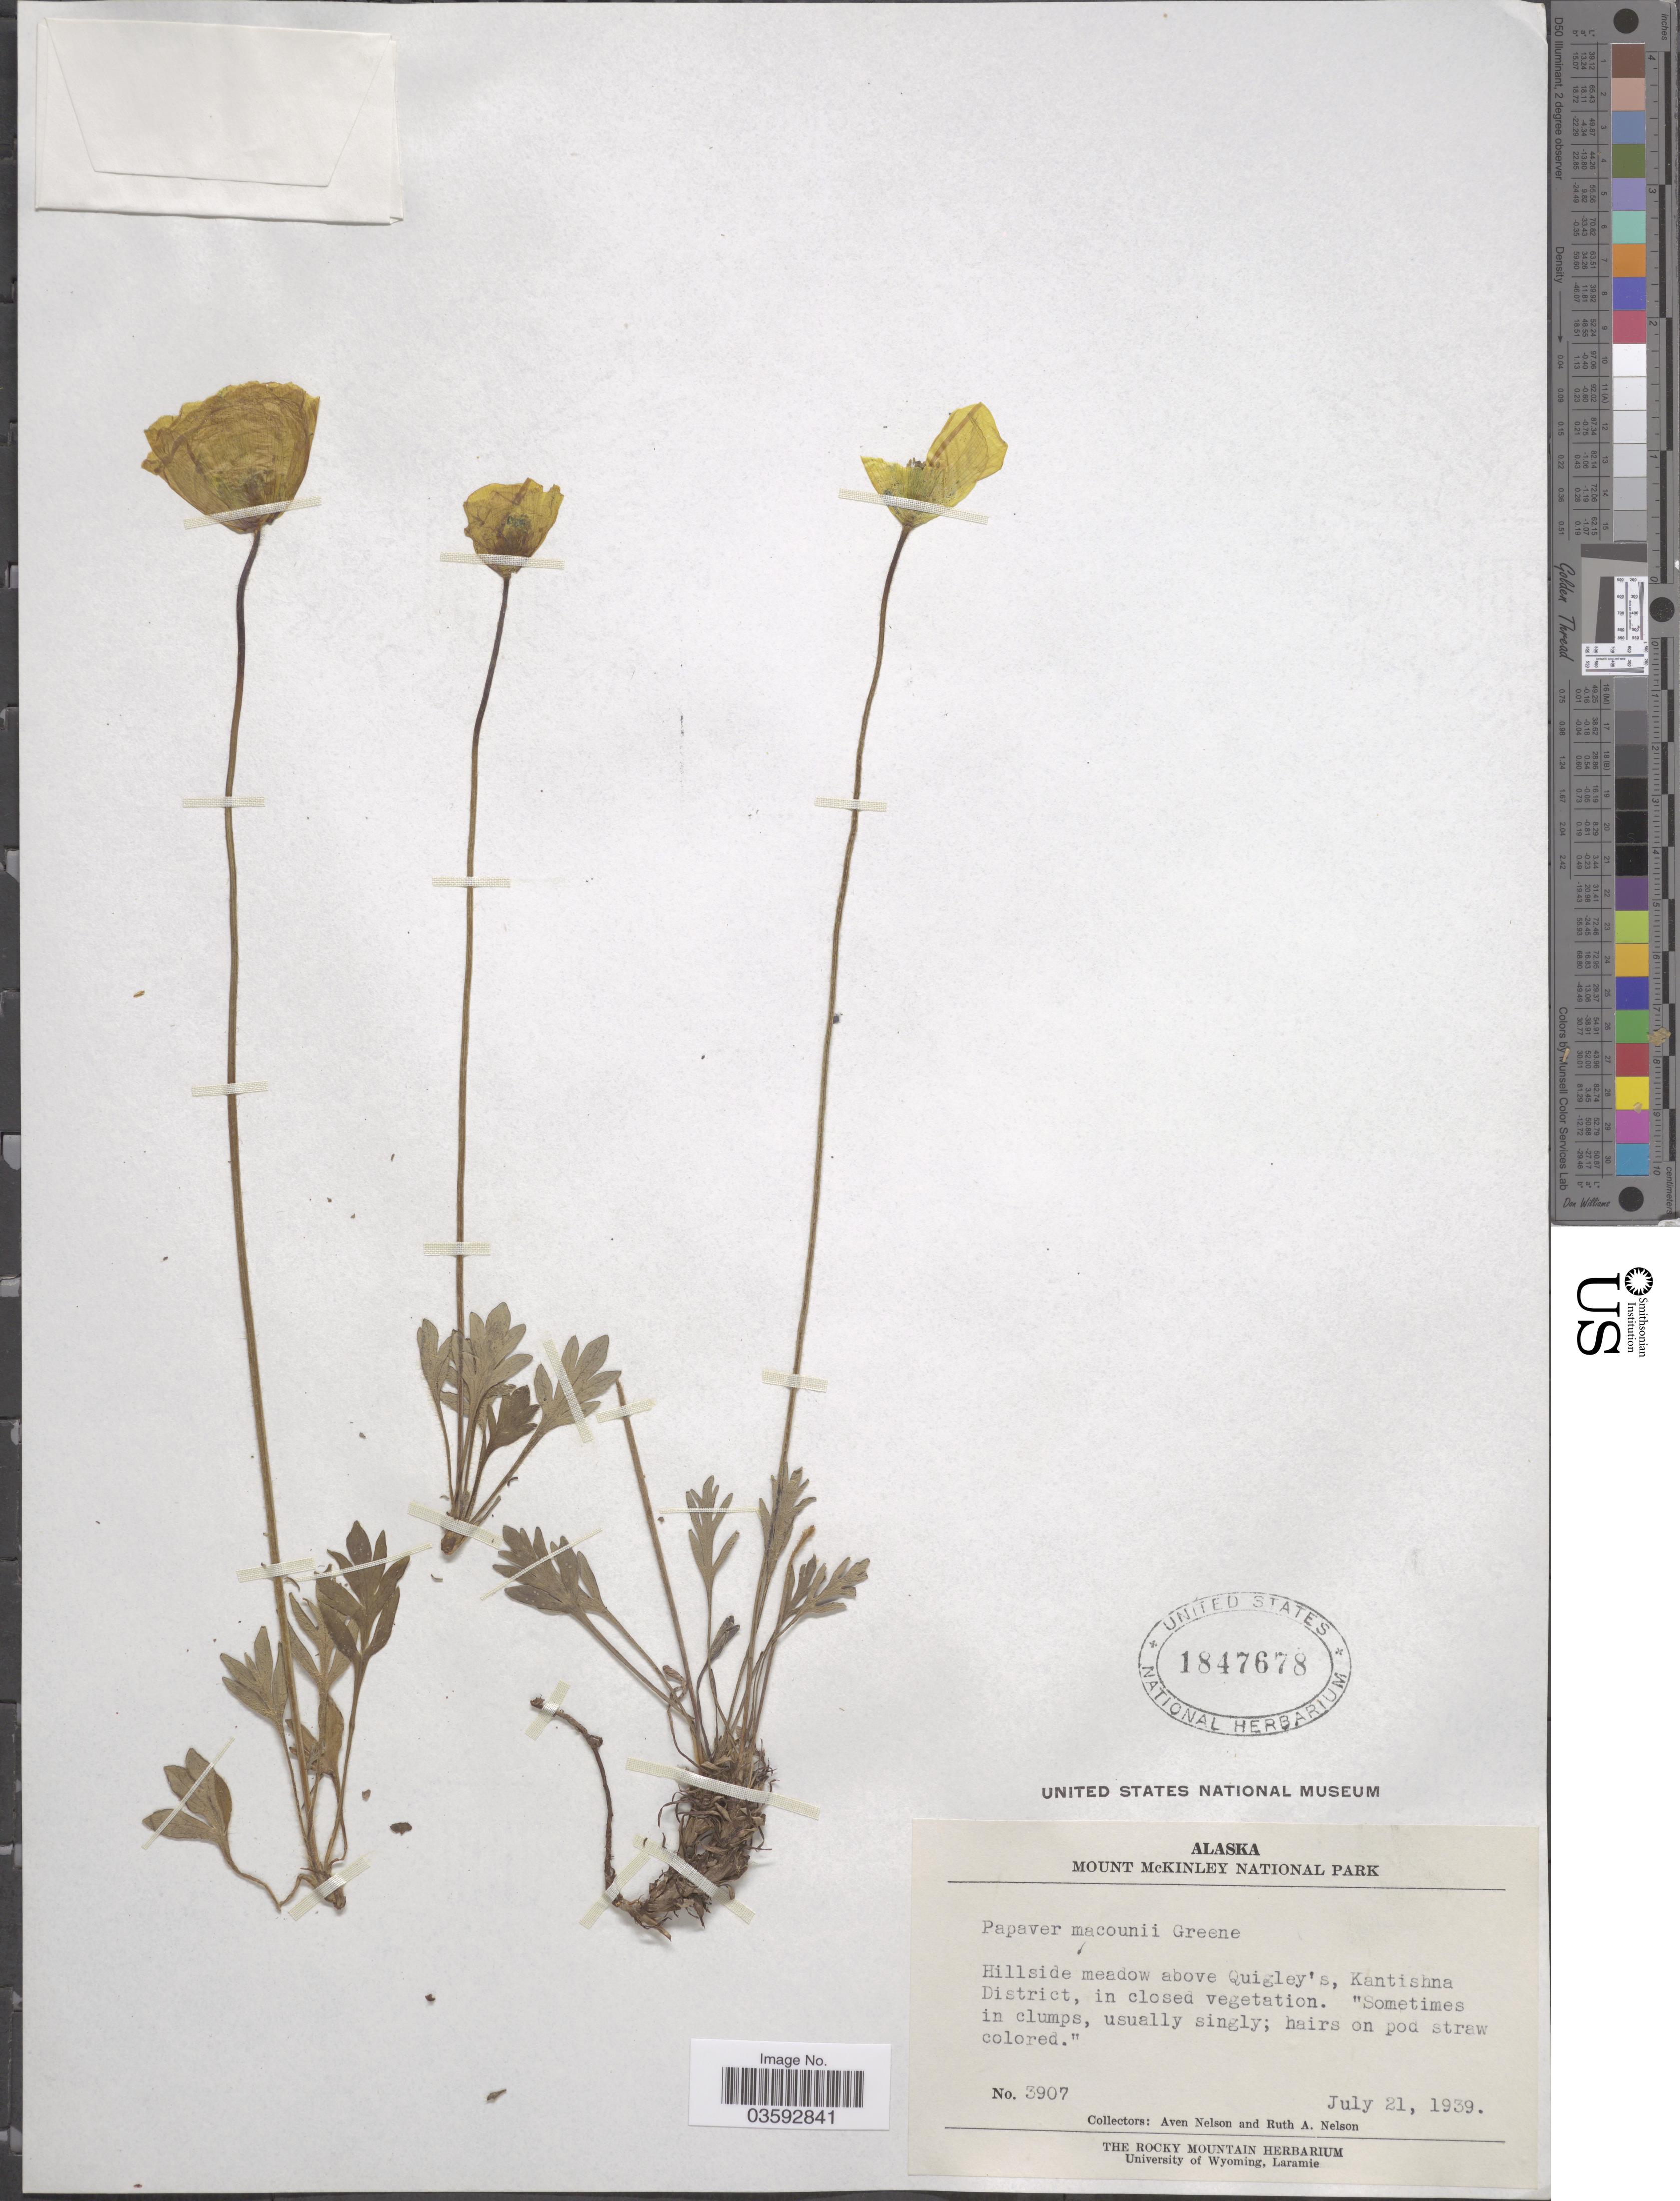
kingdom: Plantae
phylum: Tracheophyta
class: Magnoliopsida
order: Ranunculales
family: Papaveraceae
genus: Papaver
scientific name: Papaver macounii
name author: Greene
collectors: A. Nelson & R. A. Nelson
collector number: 3907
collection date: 1939-07-21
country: United States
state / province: Alaska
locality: Mount McKinley National Park. Hillside meadow above Quigley's, Kantishna District.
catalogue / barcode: US 1847678